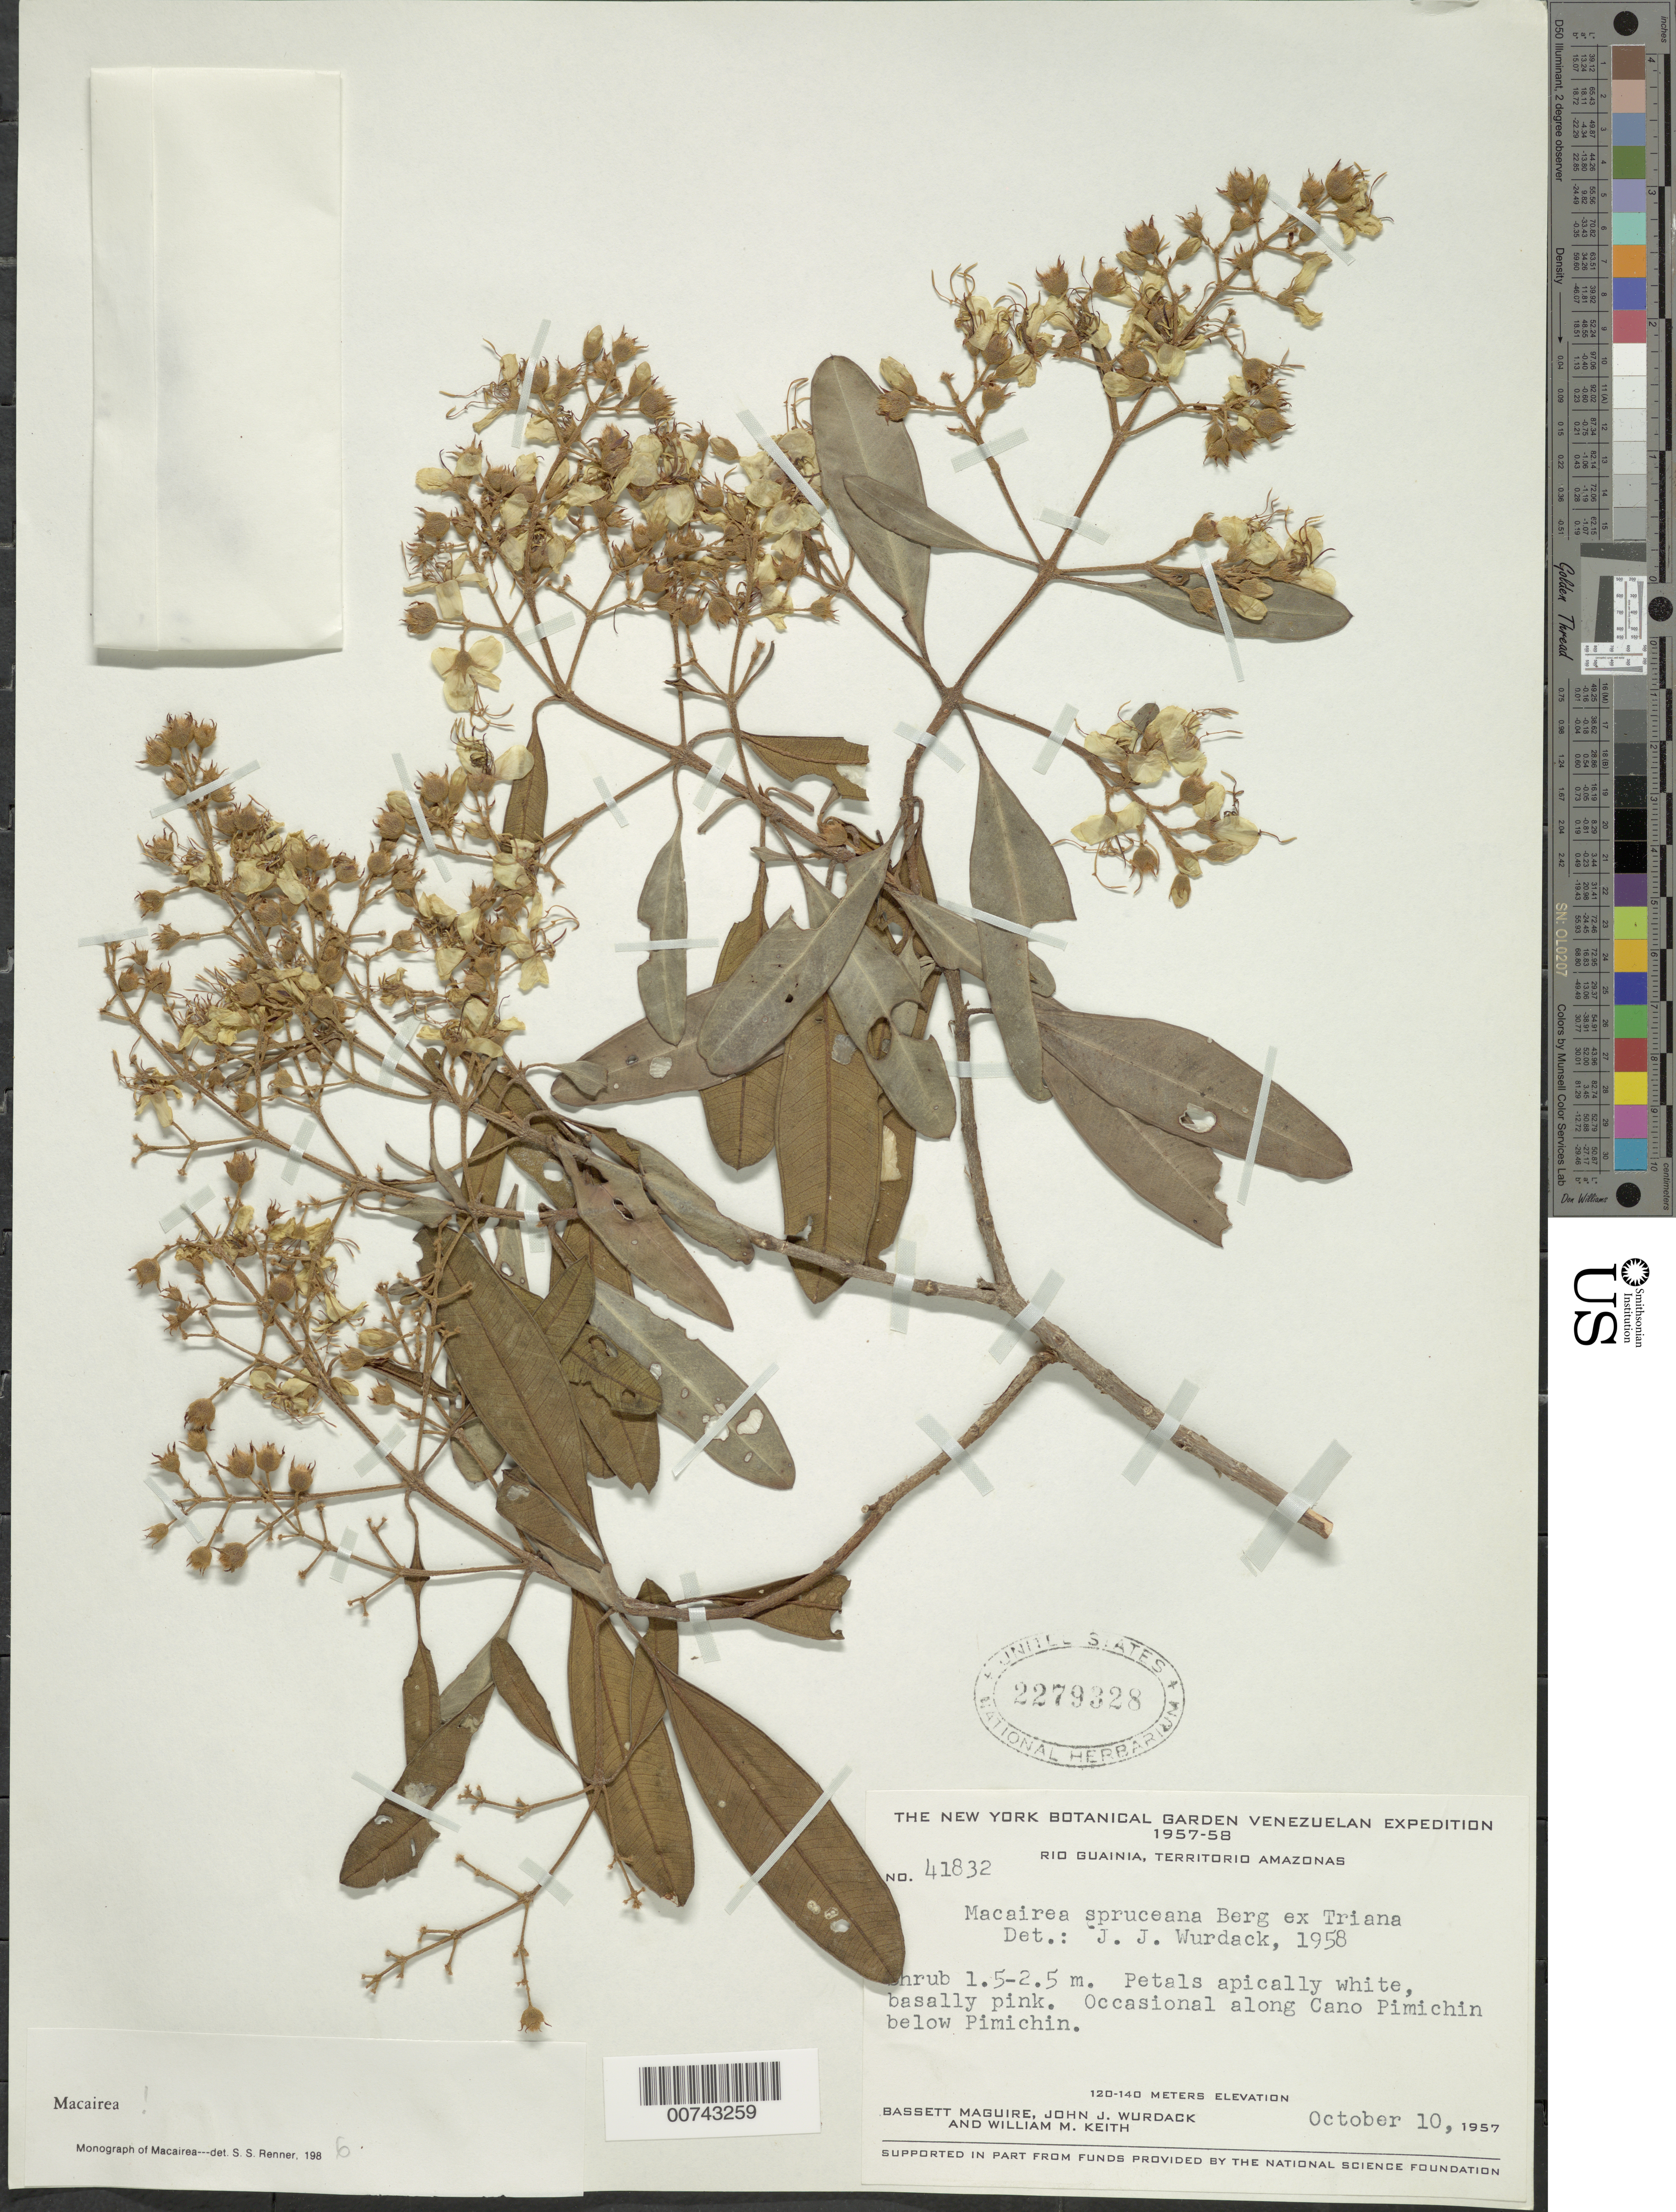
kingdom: Plantae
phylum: Tracheophyta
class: Magnoliopsida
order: Myrtales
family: Melastomataceae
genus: Macairea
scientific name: Macairea spruceana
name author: O. Berg ex Triana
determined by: Wurdack, John J., (US), US (UNITED STATES)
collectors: B. Maguire, J. J. Wurdack & W. Keith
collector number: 41832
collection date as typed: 10-Oct-57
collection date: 1957-10-10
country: Venezuela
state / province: Amazonas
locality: Río Guainía, Caño Pimichin, between Río Guaninía and Pimichin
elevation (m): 120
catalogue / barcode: US 2279328